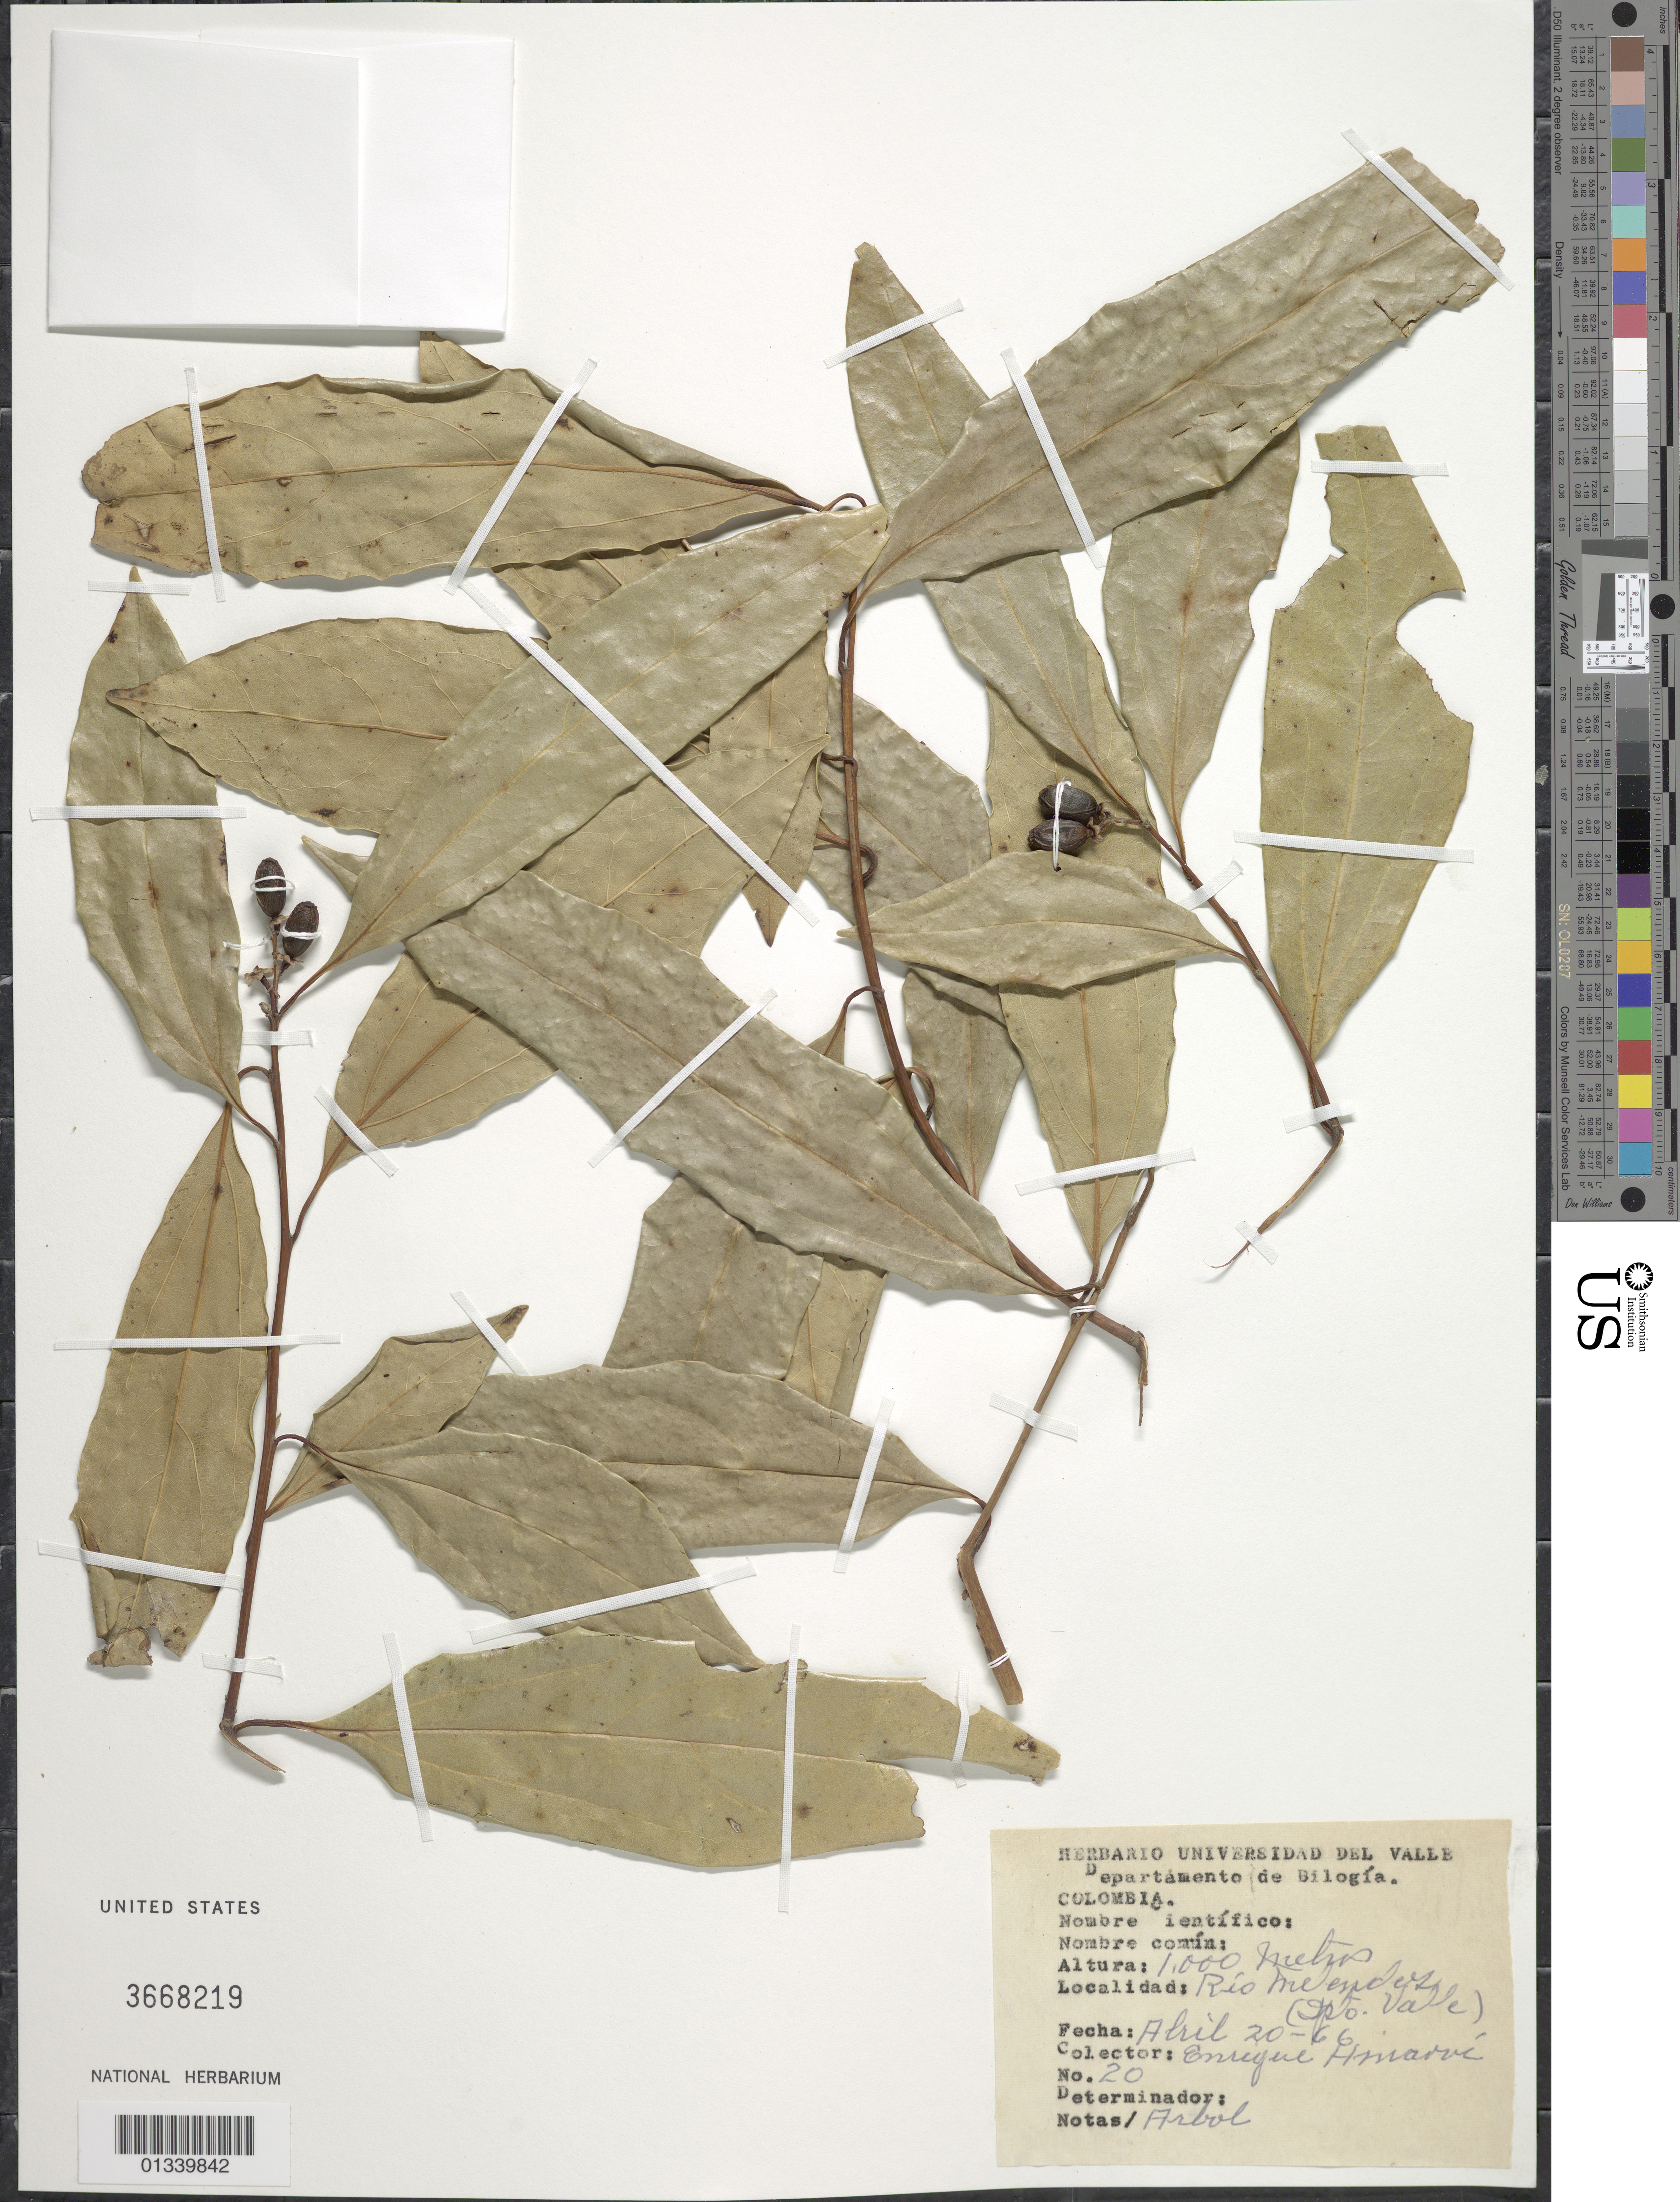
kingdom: Plantae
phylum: Tracheophyta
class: Magnoliopsida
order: Laurales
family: Lauraceae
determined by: Acevedo-Rodriguez, P., (US), Smithsonian Institution - National Museum of Natural History (UNITED STATES)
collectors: E. Tejera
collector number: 20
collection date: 1966-04-20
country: Colombia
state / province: Valle del Cauca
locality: Rio Melendez.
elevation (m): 1000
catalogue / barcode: US 3668219